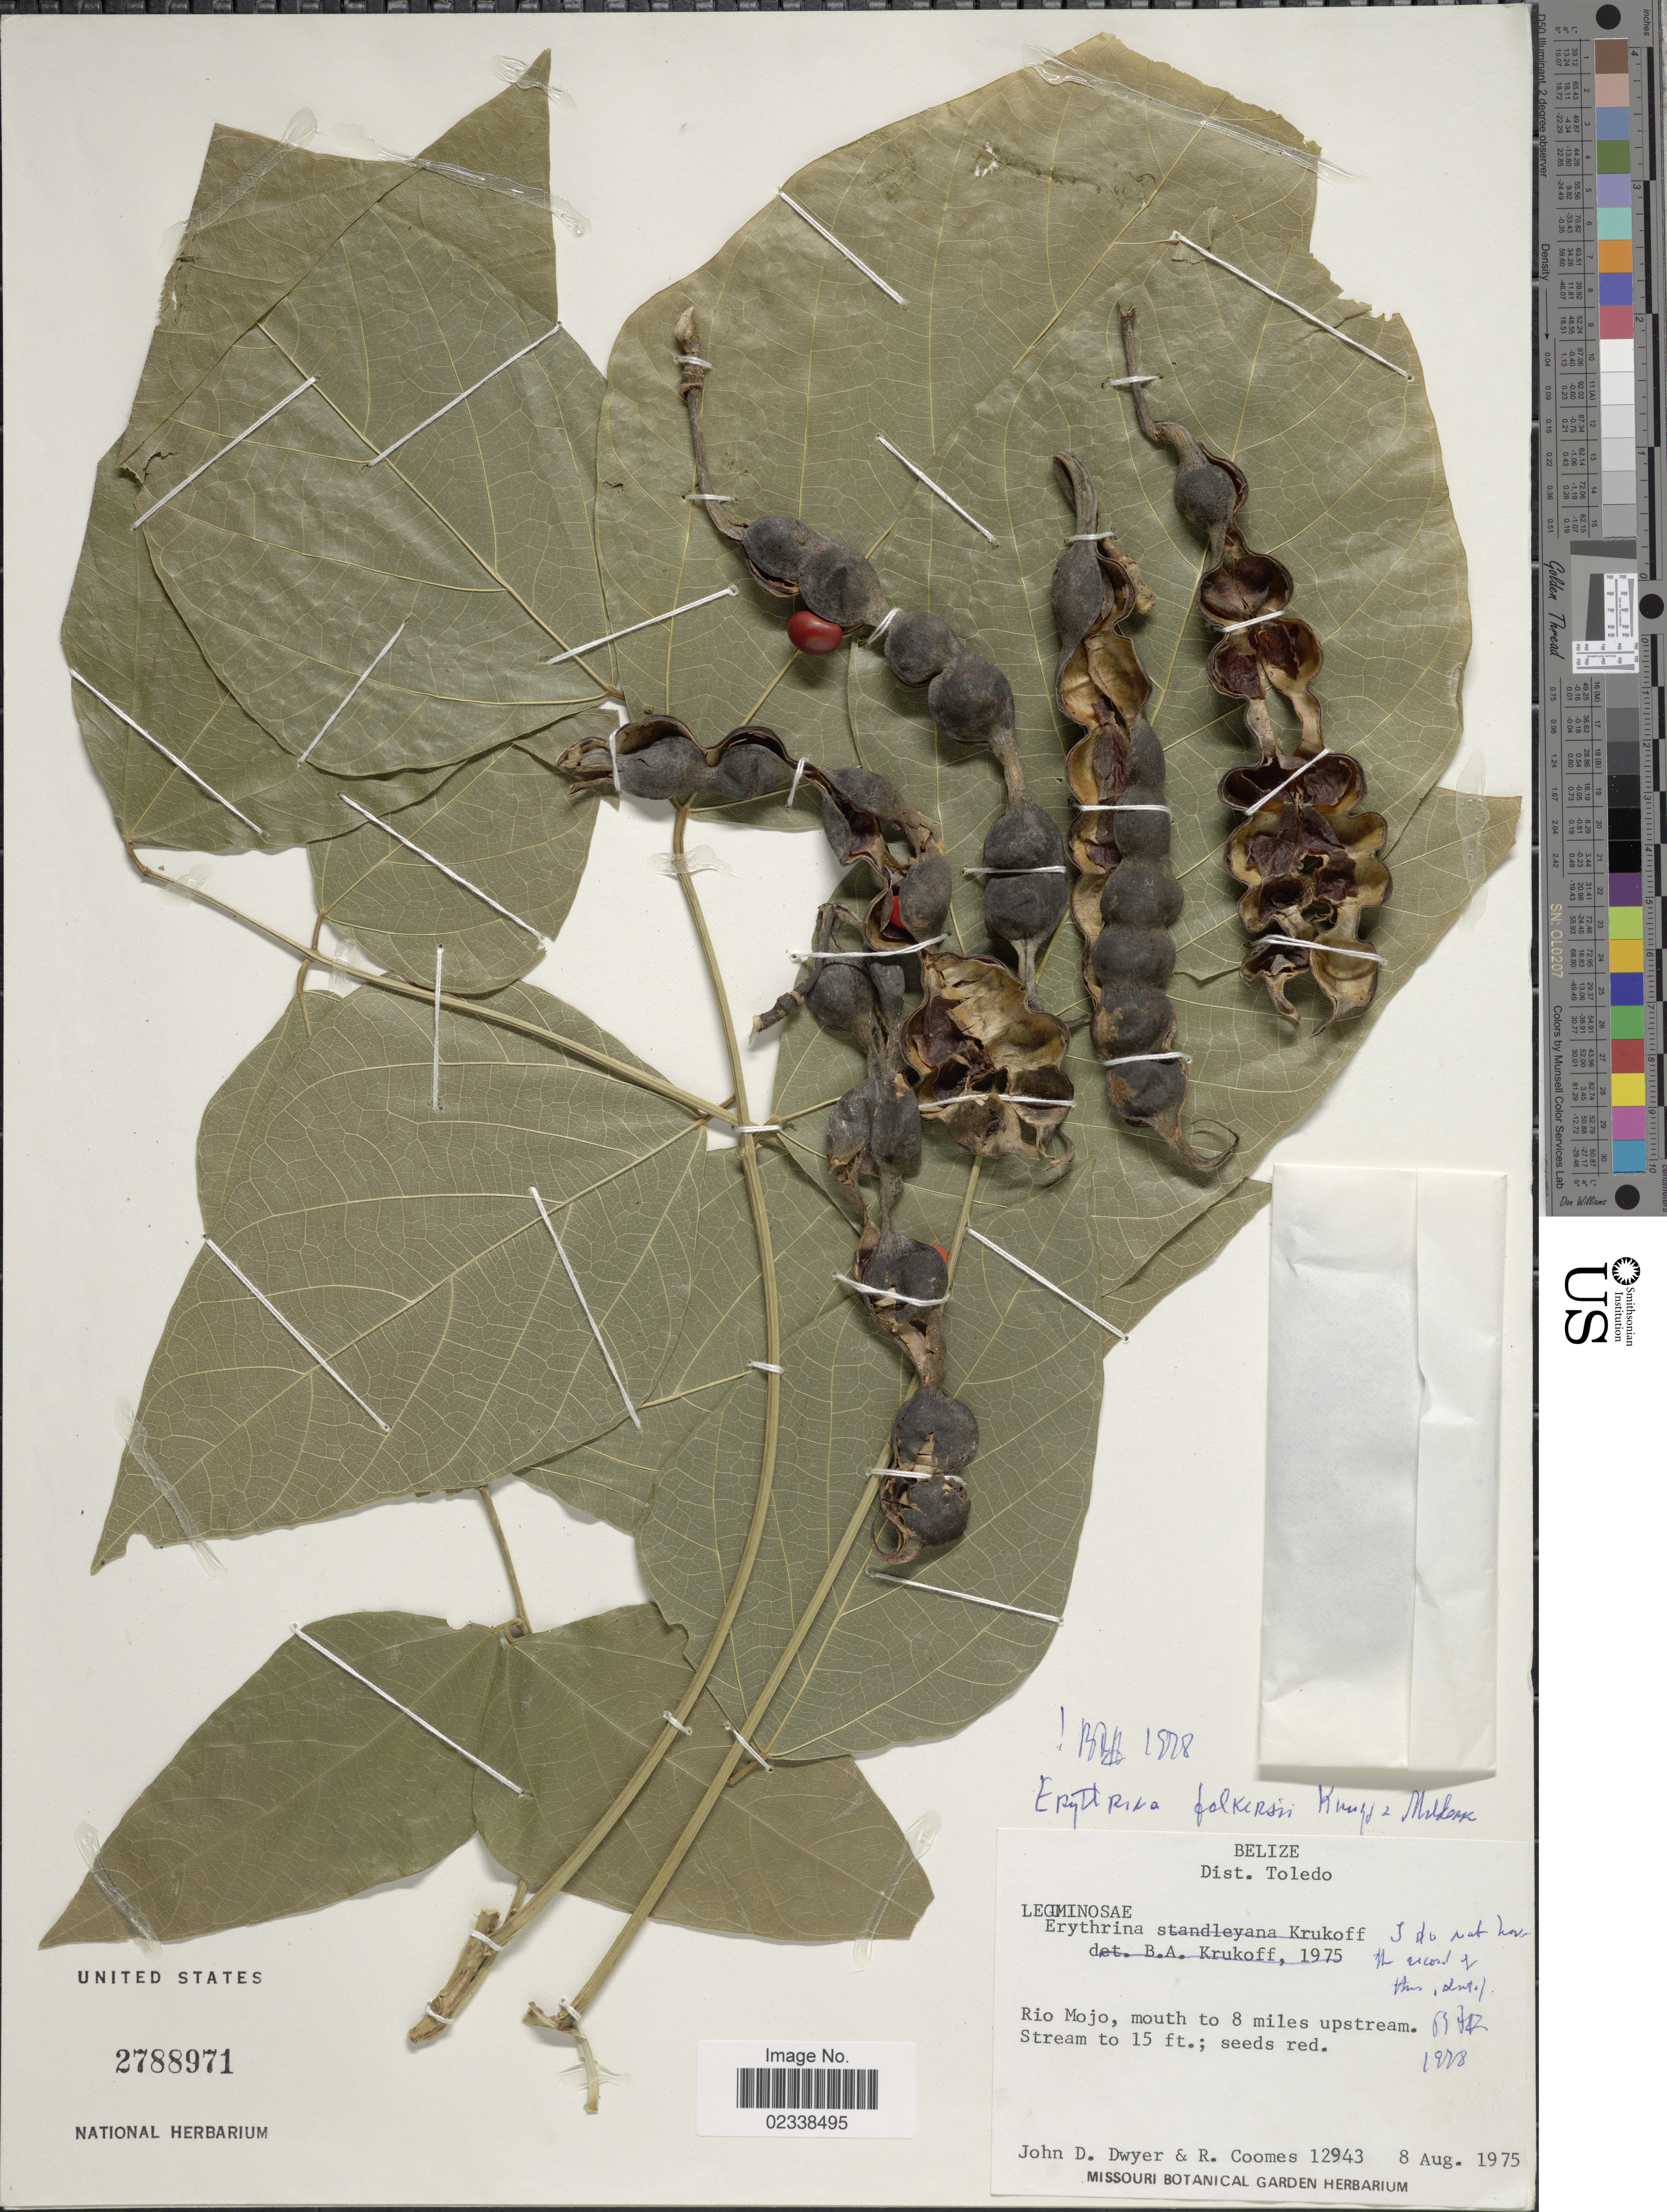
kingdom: Plantae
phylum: Tracheophyta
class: Magnoliopsida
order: Fabales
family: Fabaceae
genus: Erythrina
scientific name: Erythrina folkersii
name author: Krukoff & Moldenke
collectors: J. D. Dwyer & R. Coomes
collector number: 12943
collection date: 1975-08-08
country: Belize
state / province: Toledo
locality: Rio Mojo, mouth to 8 miles upstream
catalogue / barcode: US 2788971